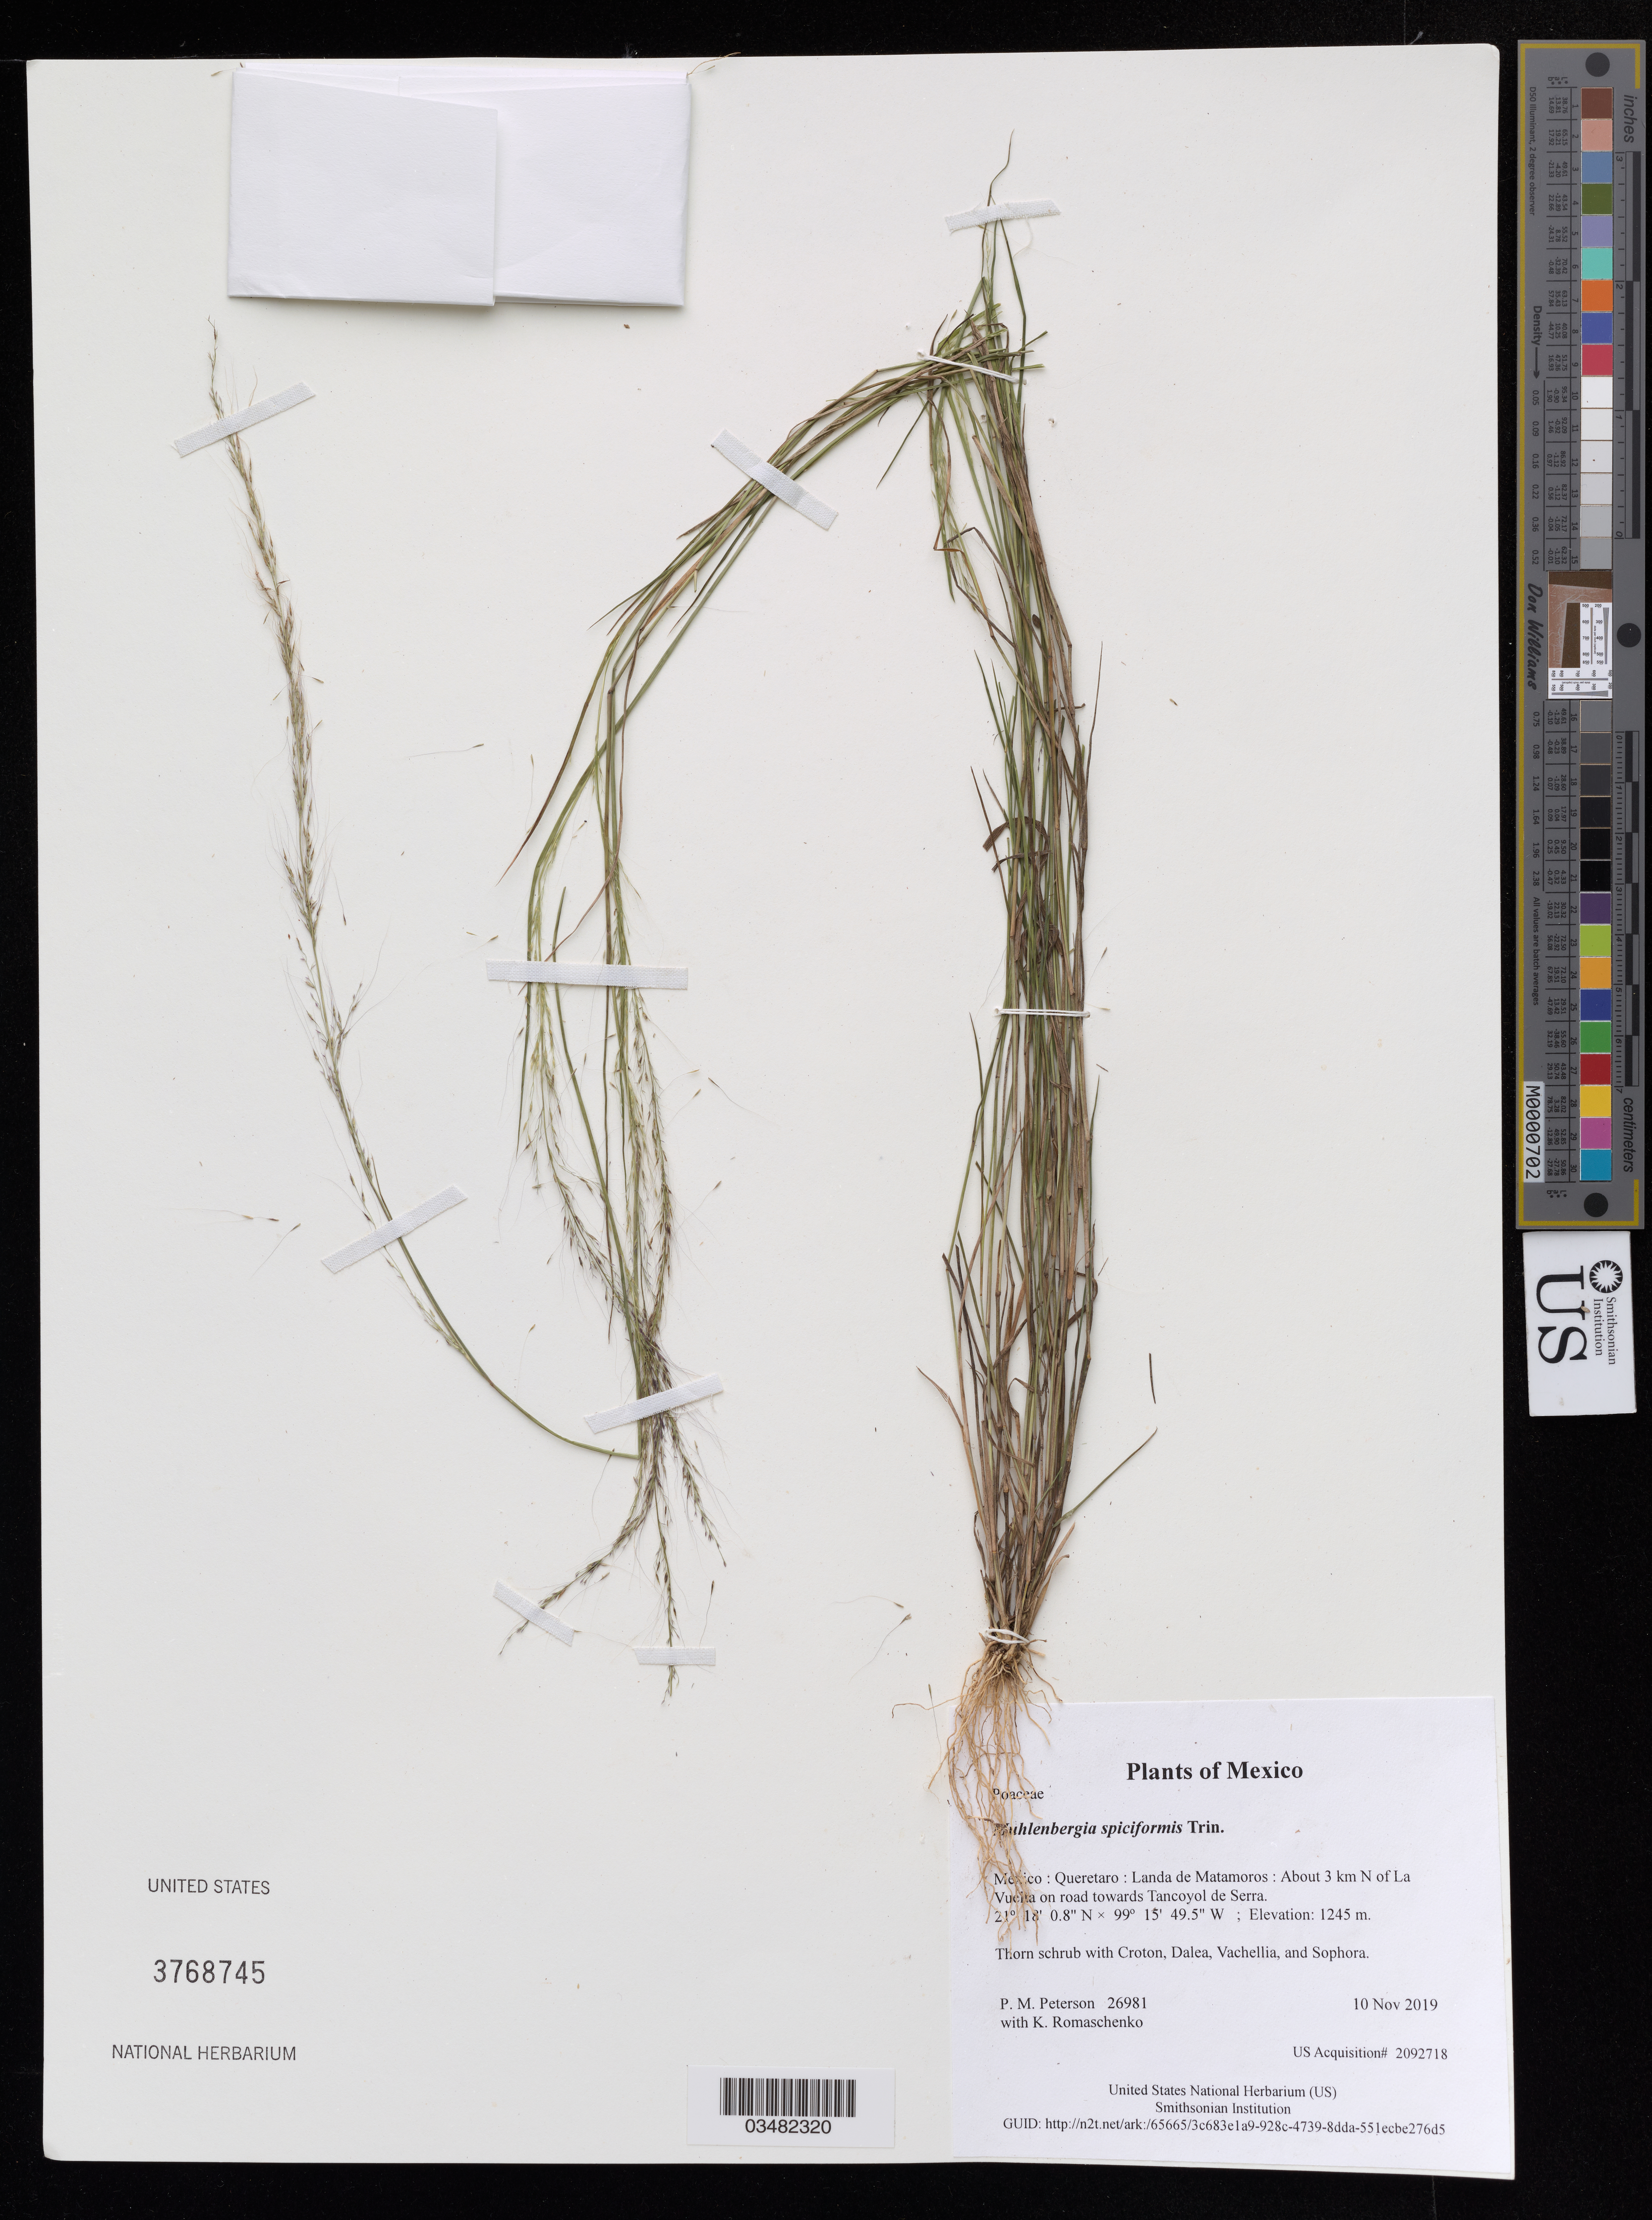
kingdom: Plantae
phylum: Tracheophyta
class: Liliopsida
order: Poales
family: Poaceae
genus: Muhlenbergia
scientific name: Muhlenbergia spiciformis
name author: Trin.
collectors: P. M. Peterson & K. Romaschenko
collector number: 26981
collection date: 2019-11-10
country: México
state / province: Queretaro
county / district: Landa de Matamoros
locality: About 3 km N of La Vuelta on road towards Tancoyol de Serra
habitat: Thorn schrub with Croton, Dalea, Vachellia, and Sophora.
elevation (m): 1245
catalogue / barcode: US 3768745